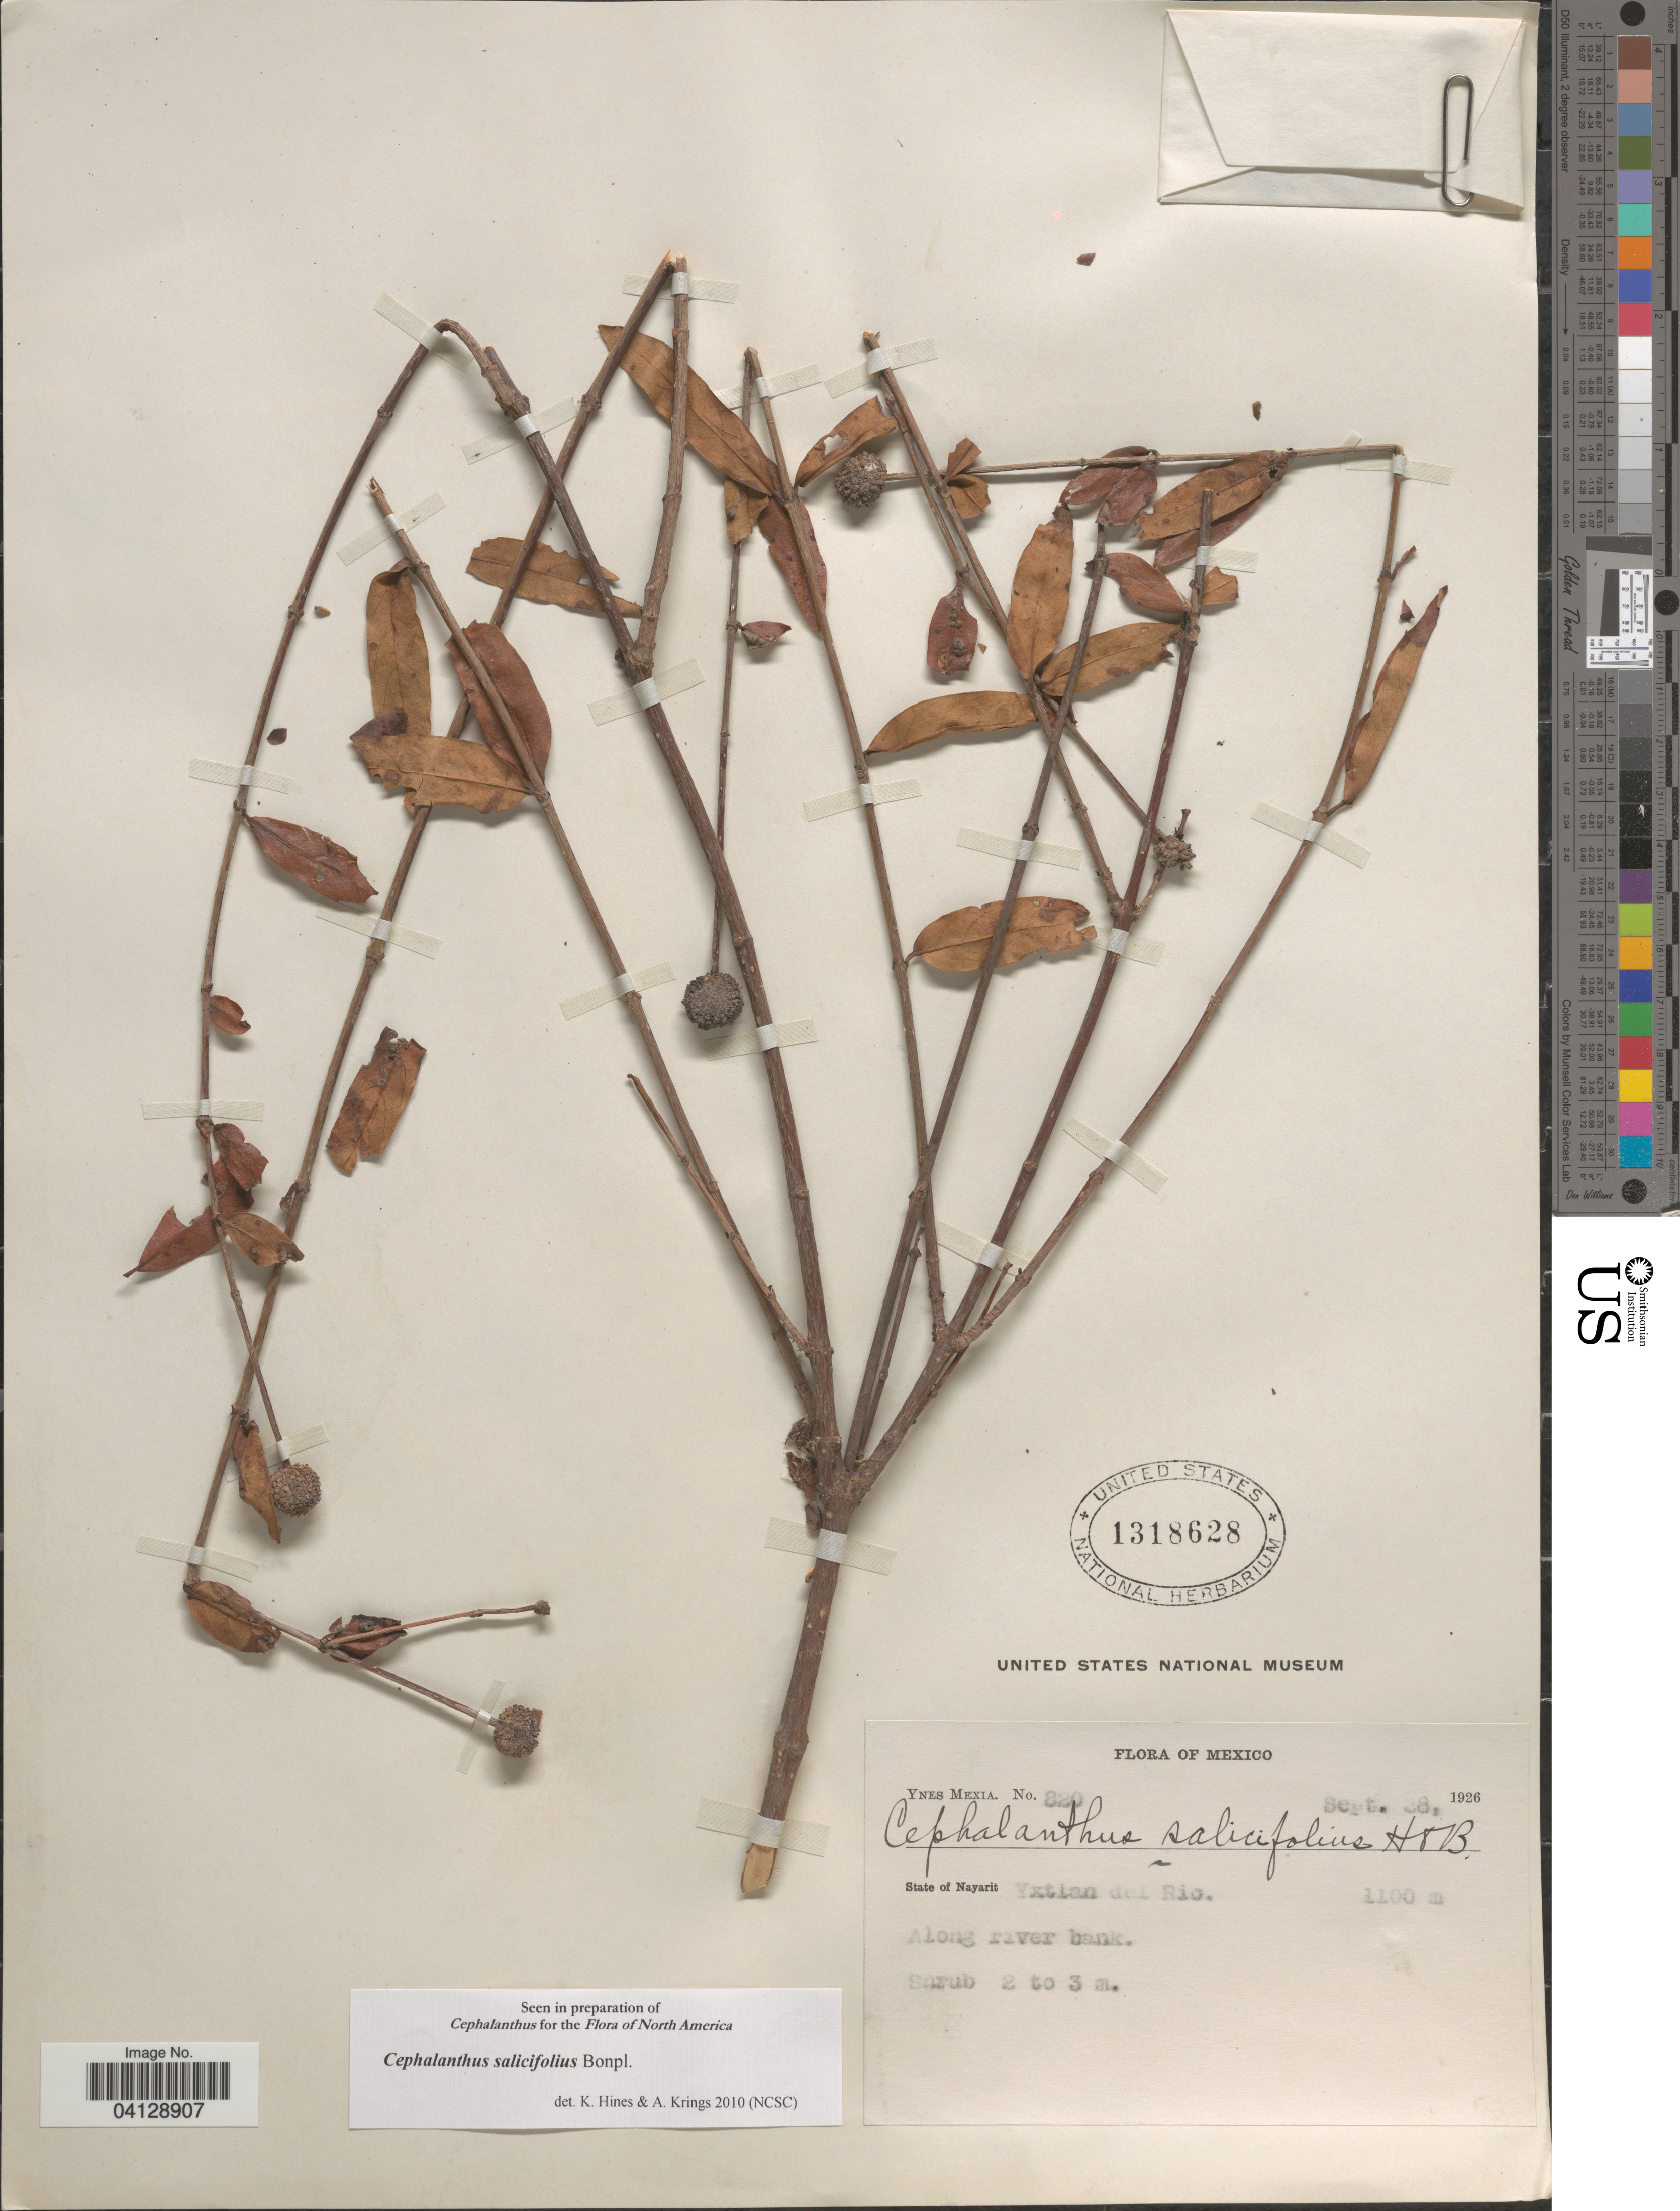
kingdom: Plantae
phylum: Tracheophyta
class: Magnoliopsida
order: Gentianales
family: Rubiaceae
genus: Cephalanthus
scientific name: Cephalanthus salicifolius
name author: Bonpl.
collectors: Y. Mexia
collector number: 820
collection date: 1926-09-28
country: Mexico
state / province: Nayarit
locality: Yxtlan del Rio.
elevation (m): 1100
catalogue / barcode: US 1318628